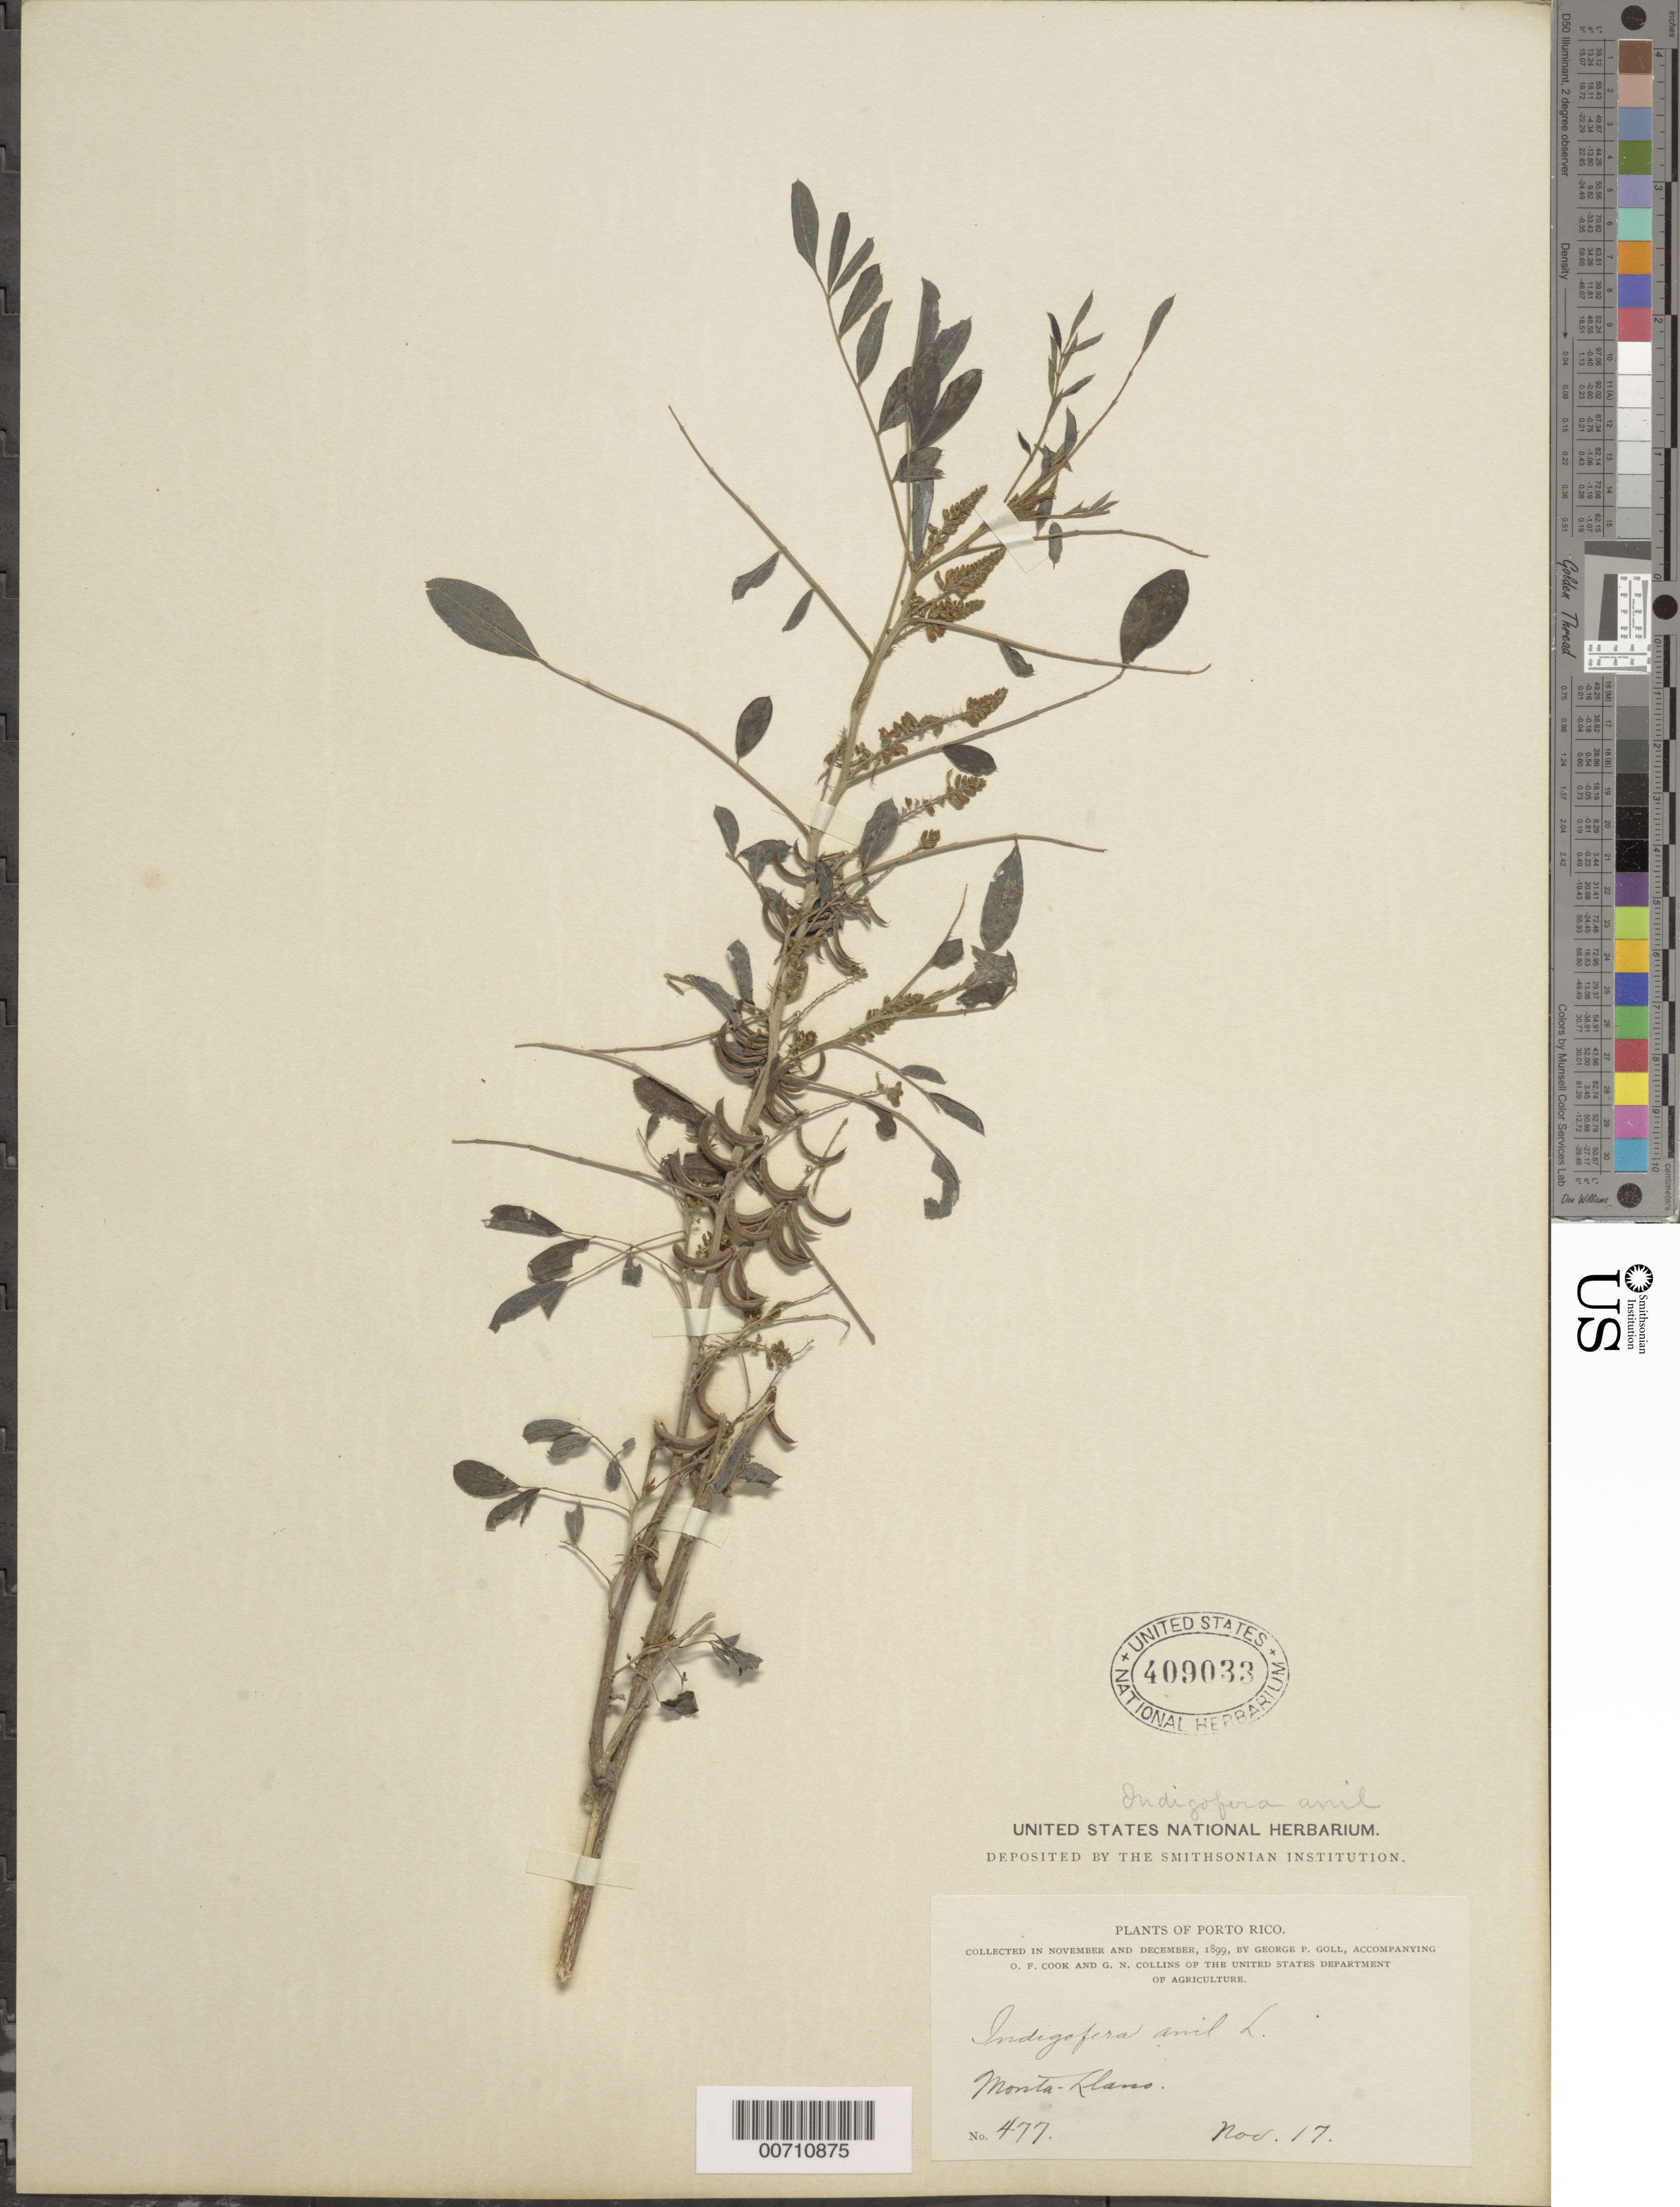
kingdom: Plantae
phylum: Tracheophyta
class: Magnoliopsida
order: Fabales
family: Fabaceae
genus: Indigofera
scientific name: Indigofera suffruticosa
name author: Mill.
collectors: G. Goll, O. F. Cook & G. Collins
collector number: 477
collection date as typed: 17 Nov 1899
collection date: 1899-11-17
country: Puerto Rico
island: Greater Antilles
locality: Monta-Llano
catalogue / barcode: US 409033